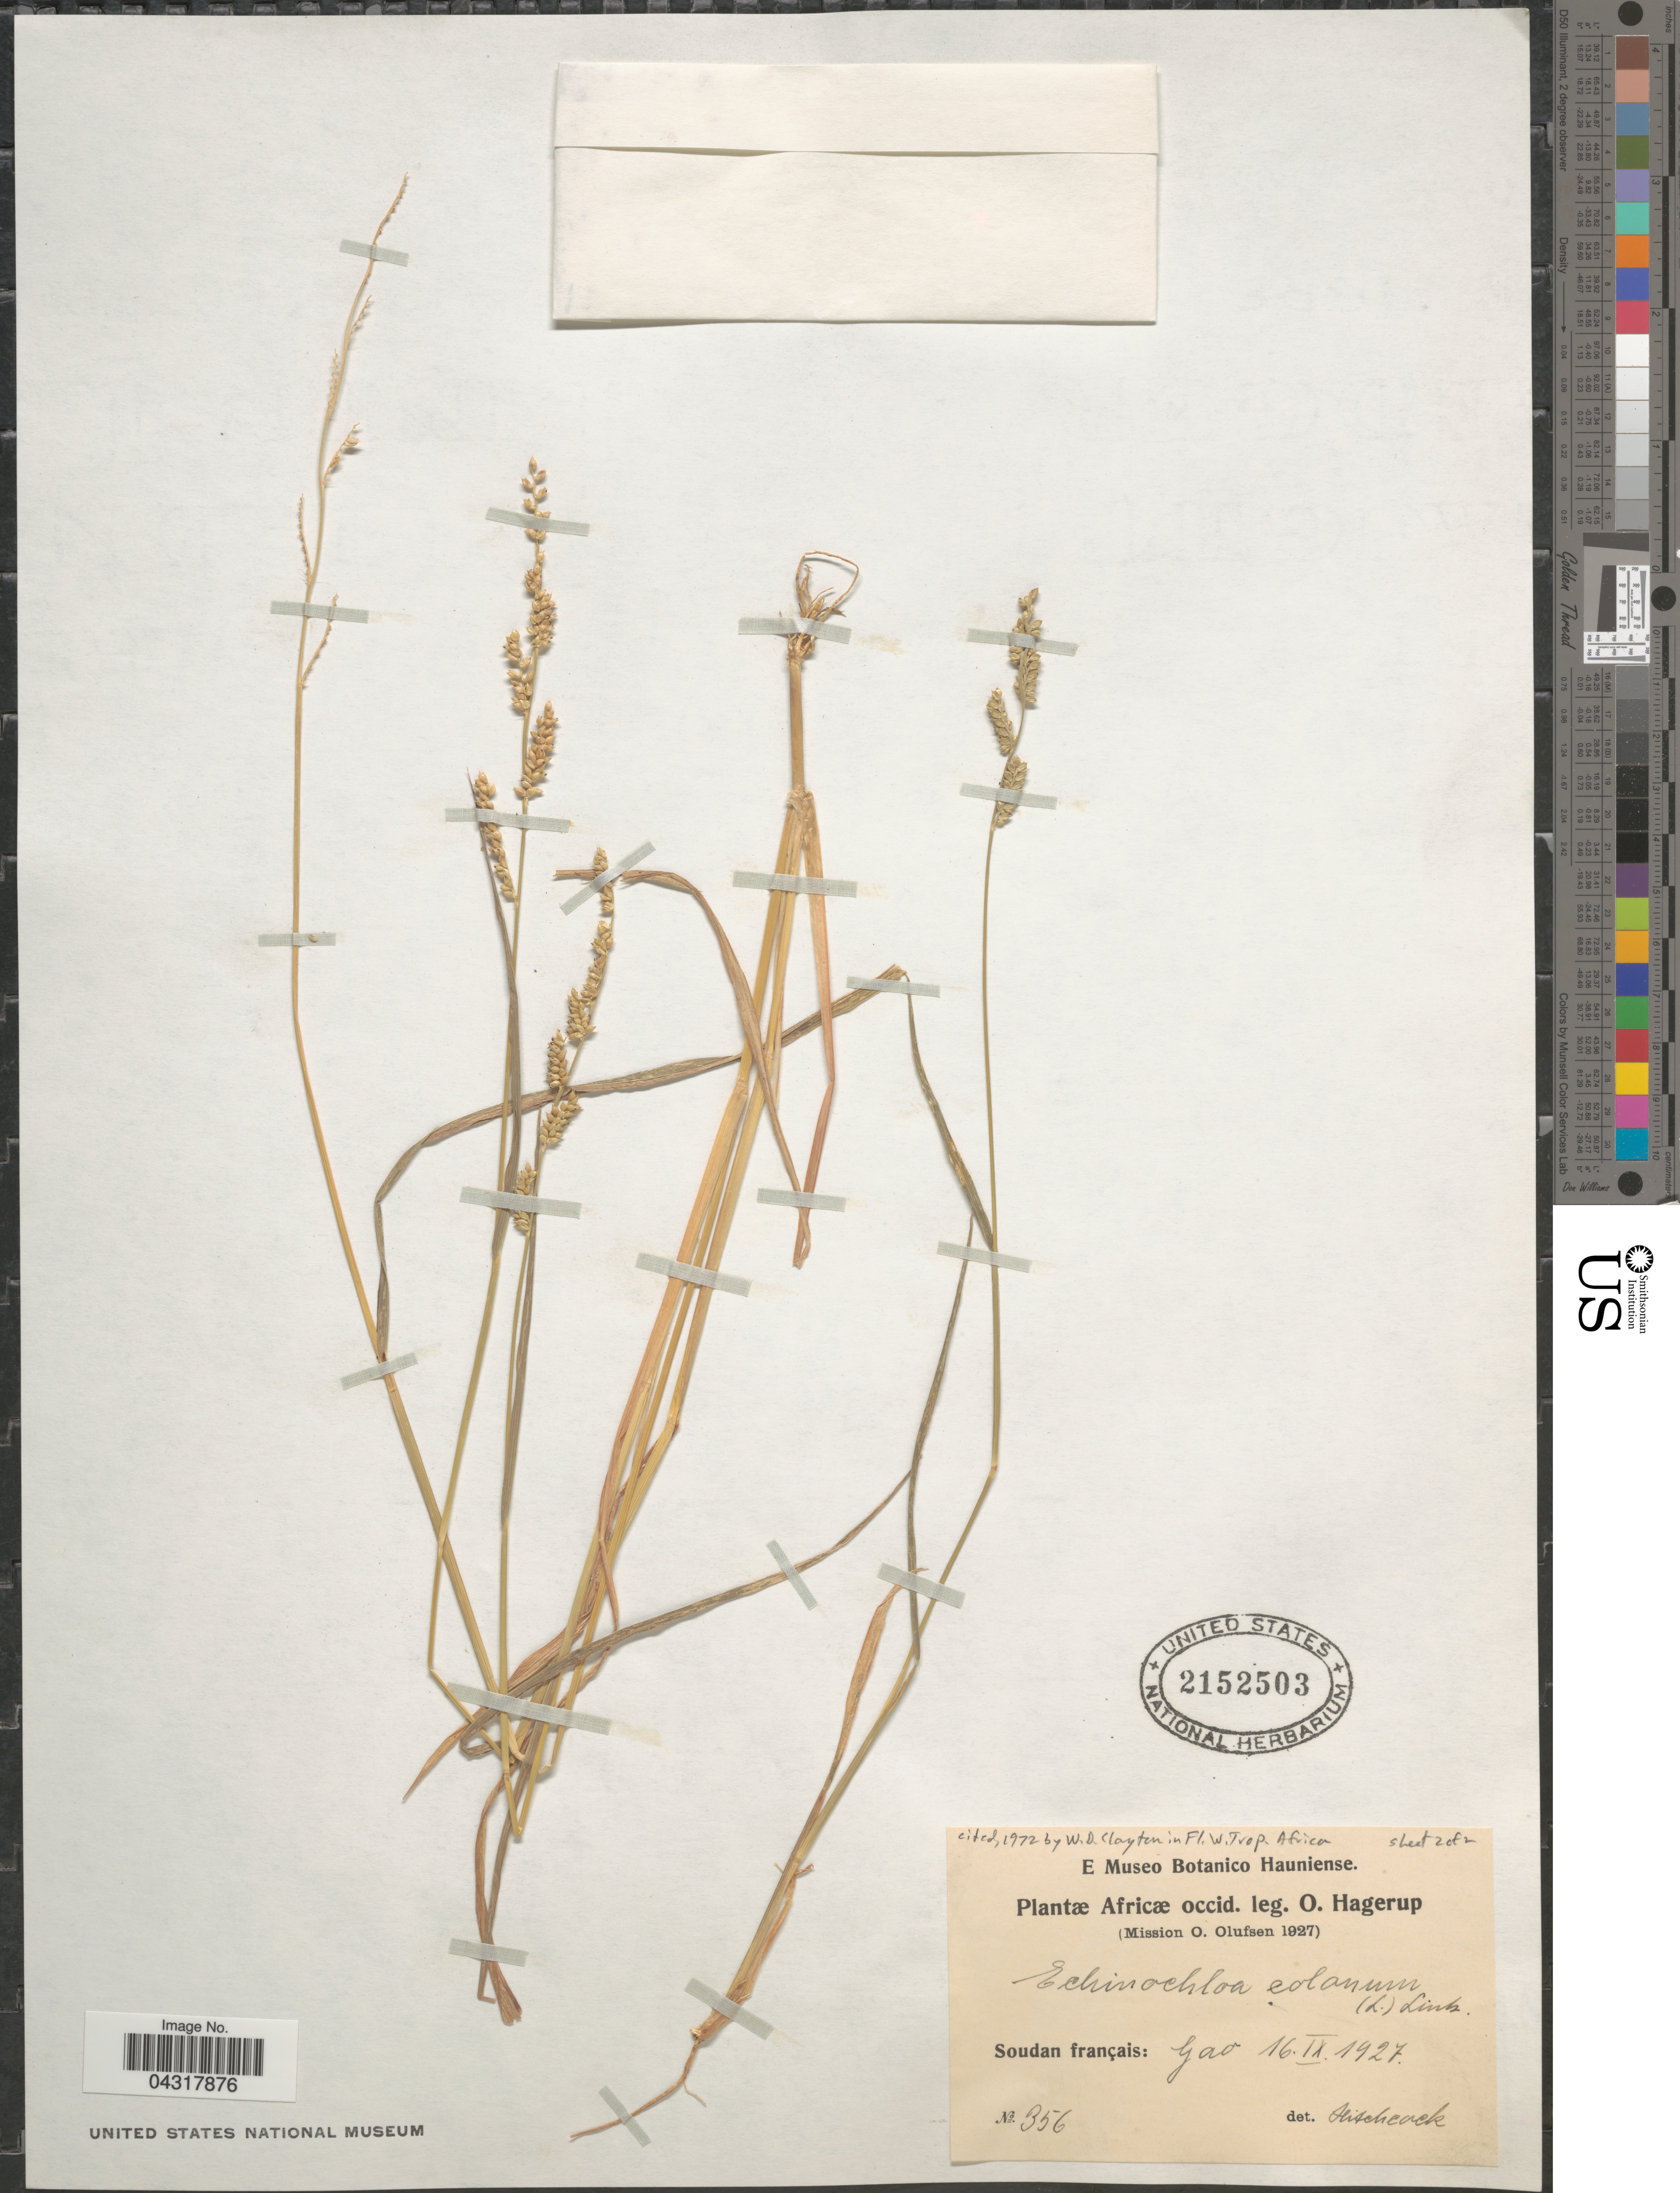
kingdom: Plantae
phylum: Tracheophyta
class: Liliopsida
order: Poales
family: Poaceae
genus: Echinochloa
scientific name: Echinochloa colona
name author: (L.) Link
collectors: O. Hagerup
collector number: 256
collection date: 1927-09-16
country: Sudan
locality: Soudan français: Gao. Africæ occid.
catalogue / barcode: US 2152503